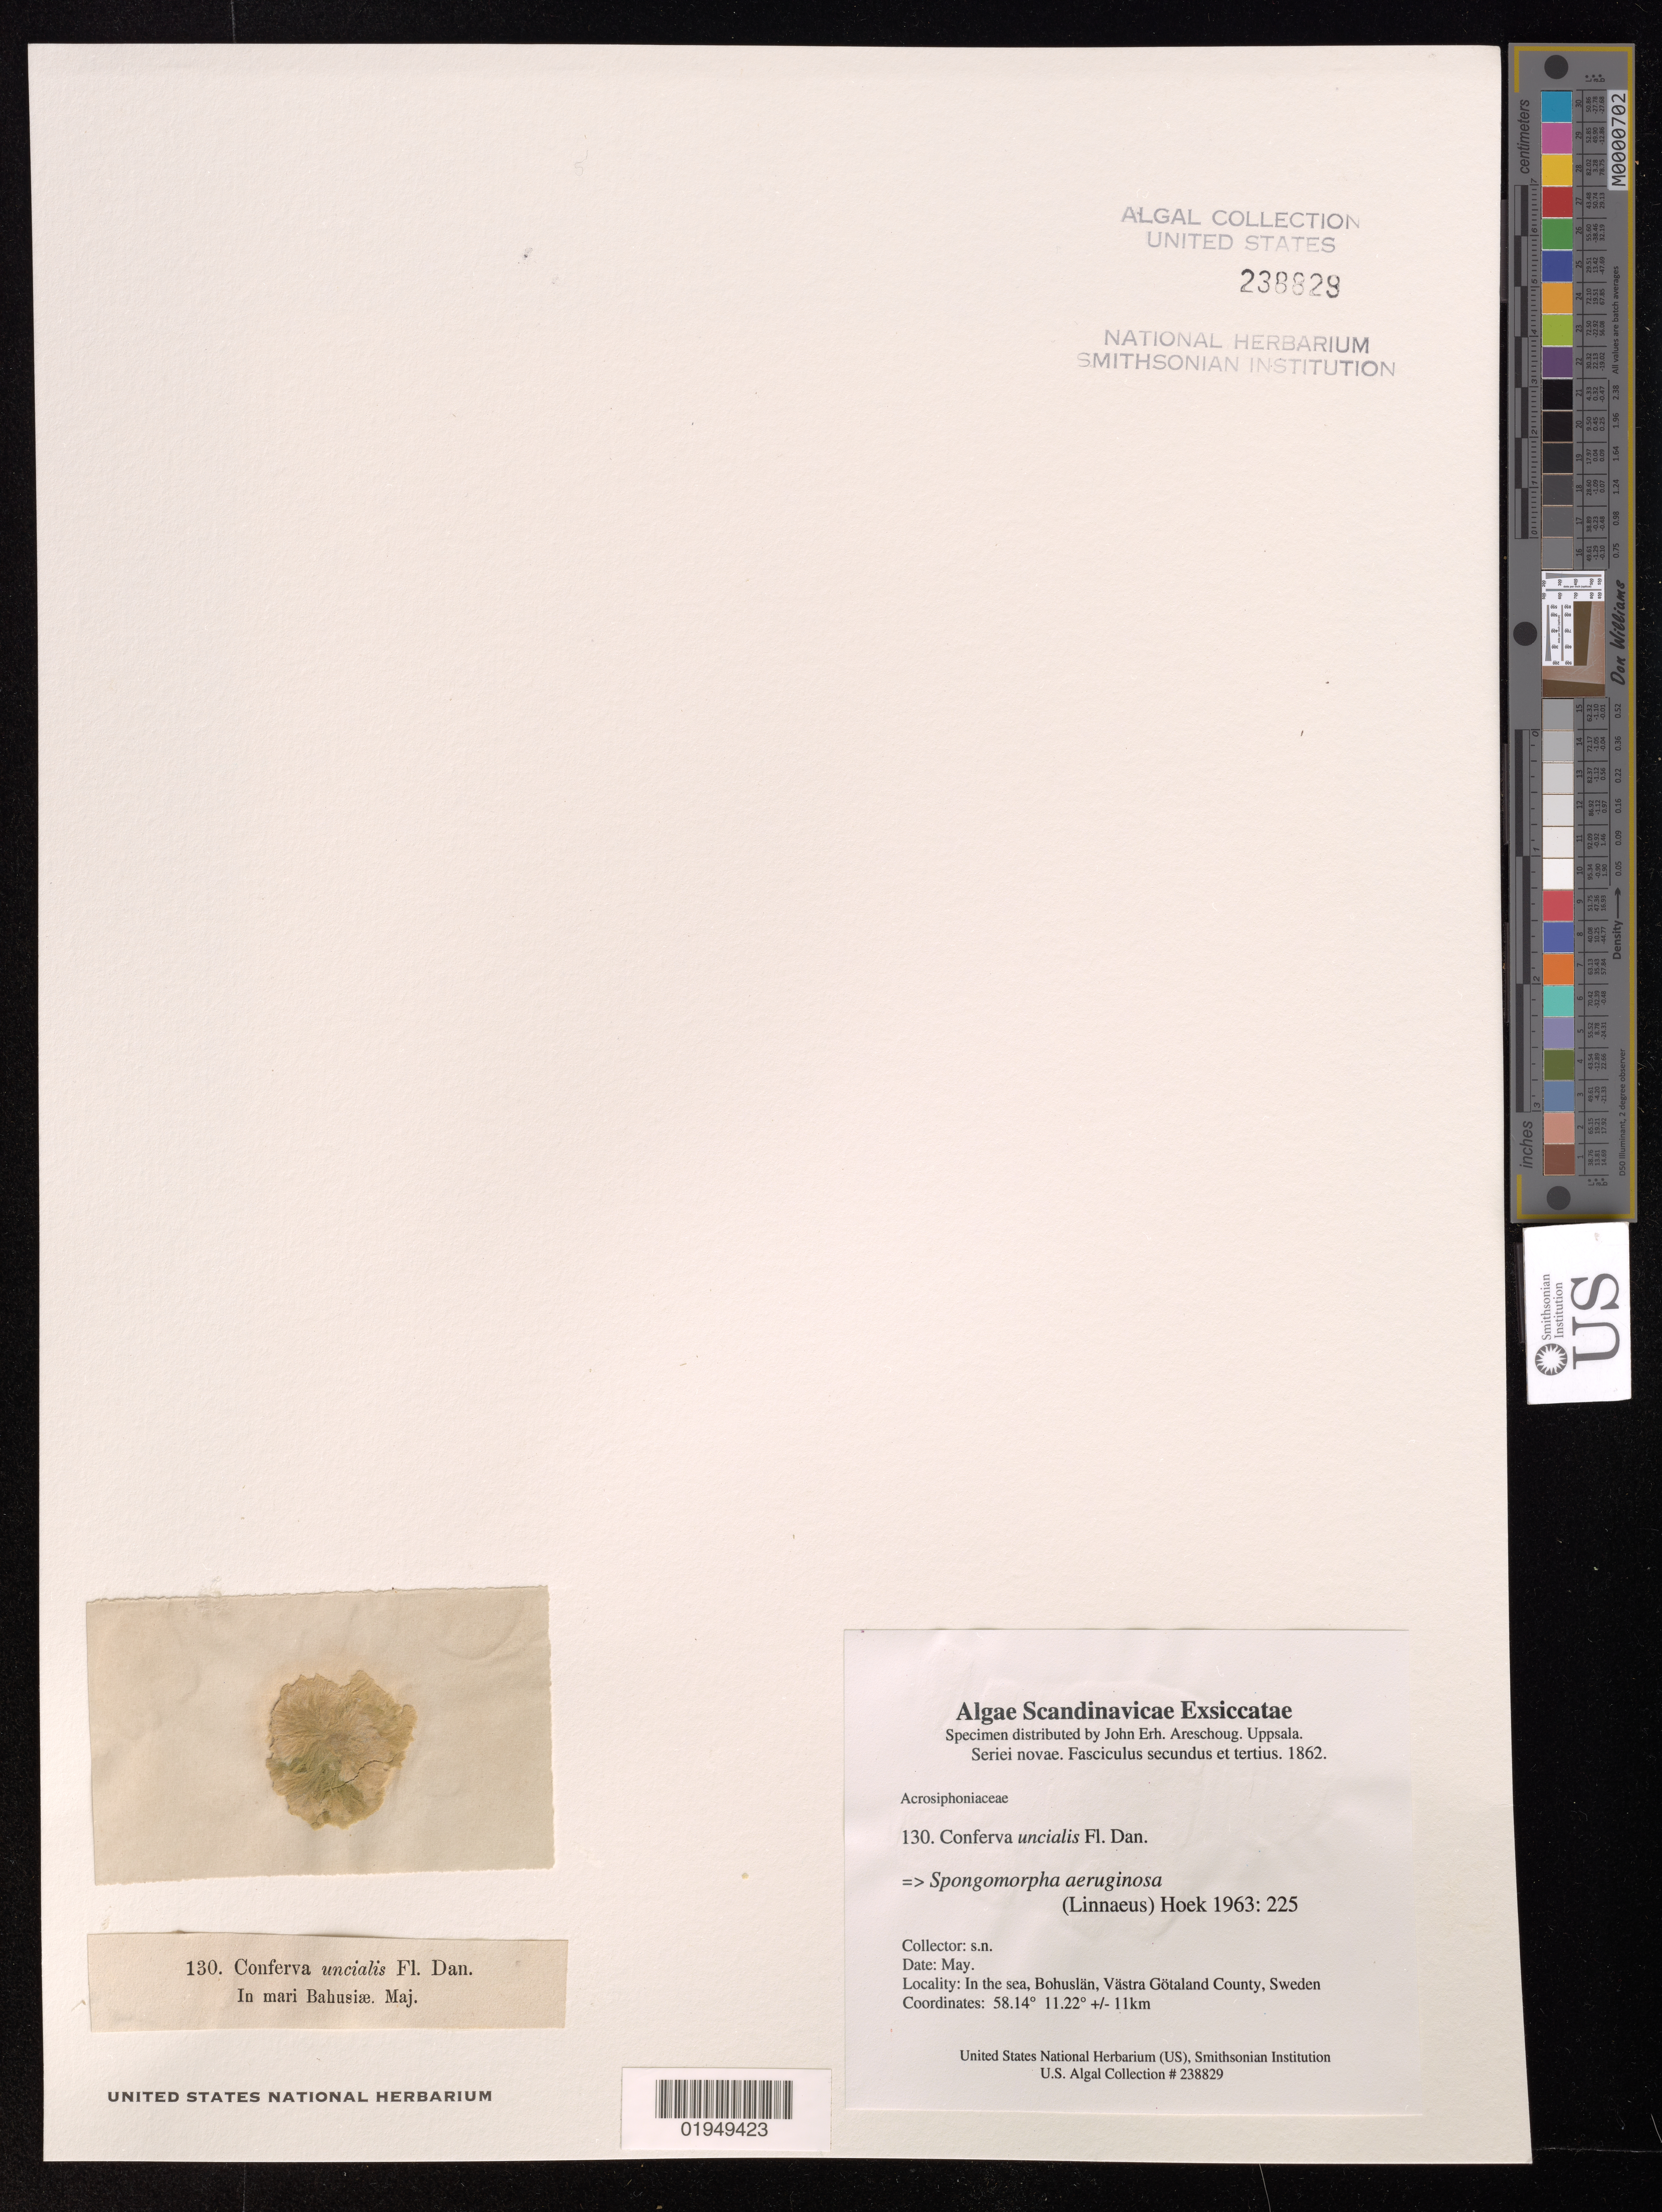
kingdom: Plantae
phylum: Chlorophyta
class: Ulvophyceae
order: Ulotrichales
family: Ulotrichaceae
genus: Spongomorpha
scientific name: Spongomorpha uncialis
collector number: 130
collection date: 1862-05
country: Sweden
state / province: Västra Götaland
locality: In the sea, Bohuslan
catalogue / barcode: US 238829